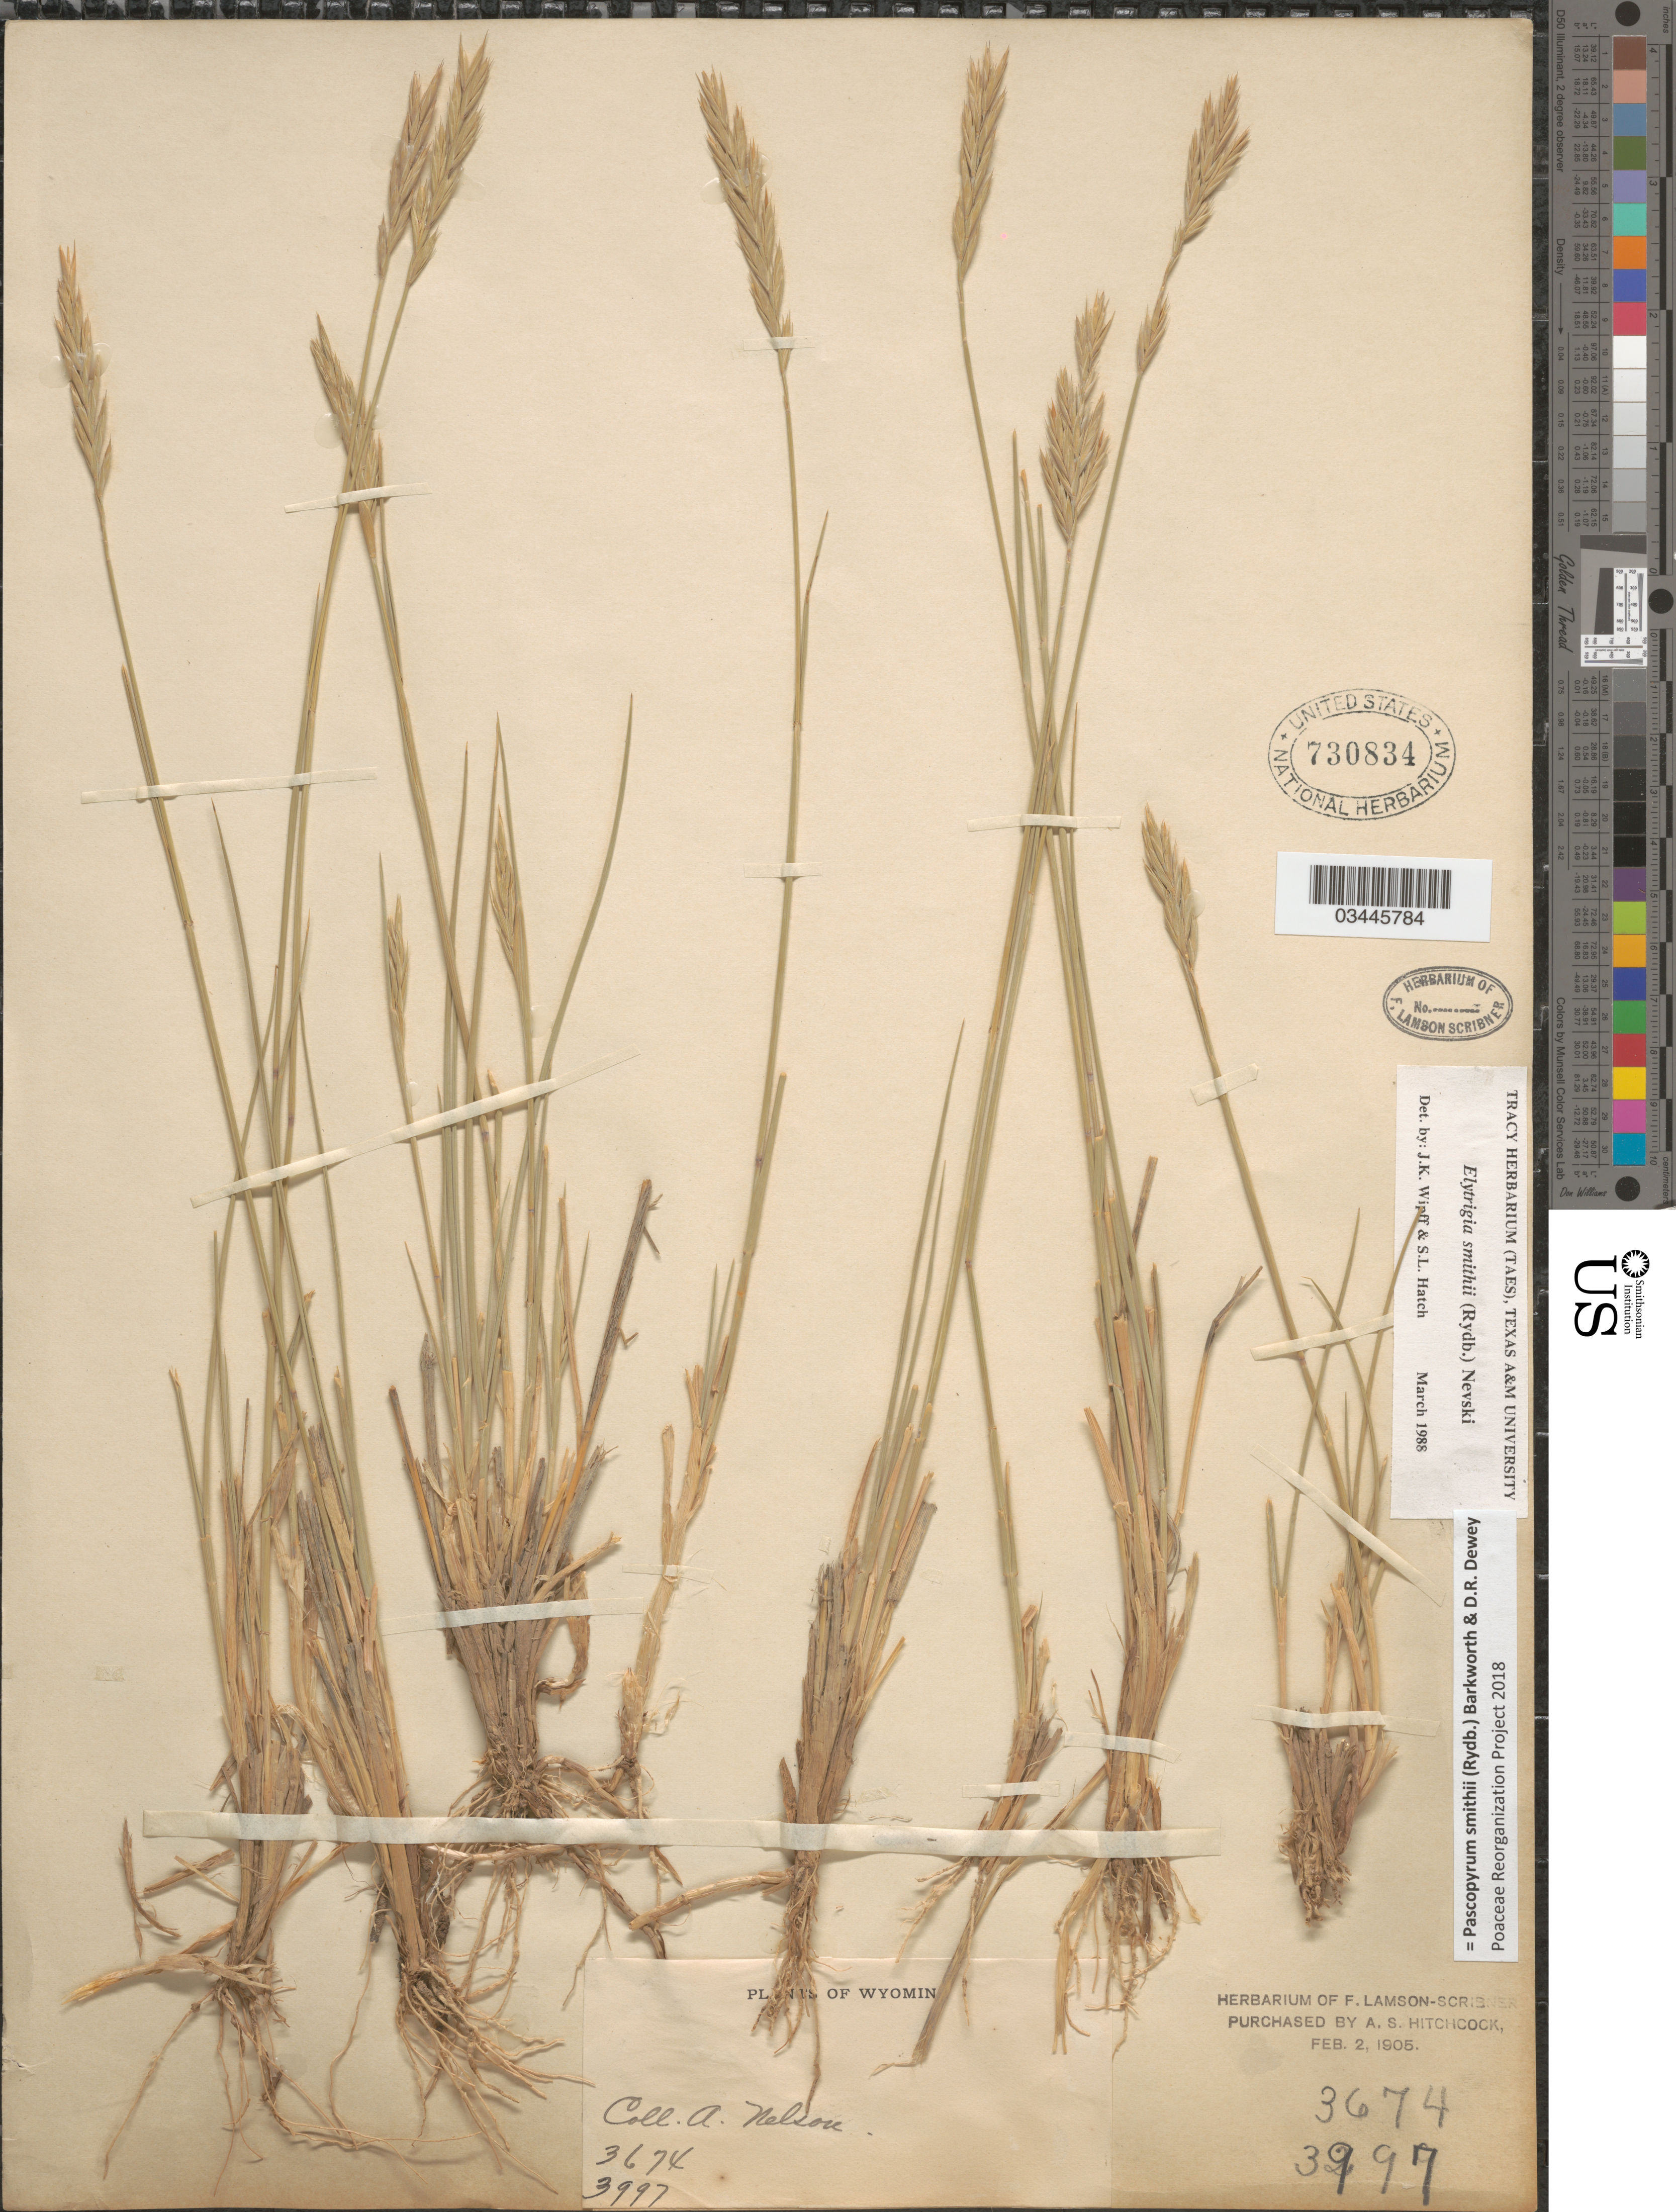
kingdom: Plantae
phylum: Tracheophyta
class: Liliopsida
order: Poales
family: Poaceae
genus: Pascopyrum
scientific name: Pascopyrum smithii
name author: (Rydb.) Barkworth & Dewey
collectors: A. Nelson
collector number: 3674/3997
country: United States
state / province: Wyoming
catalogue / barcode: US 730834